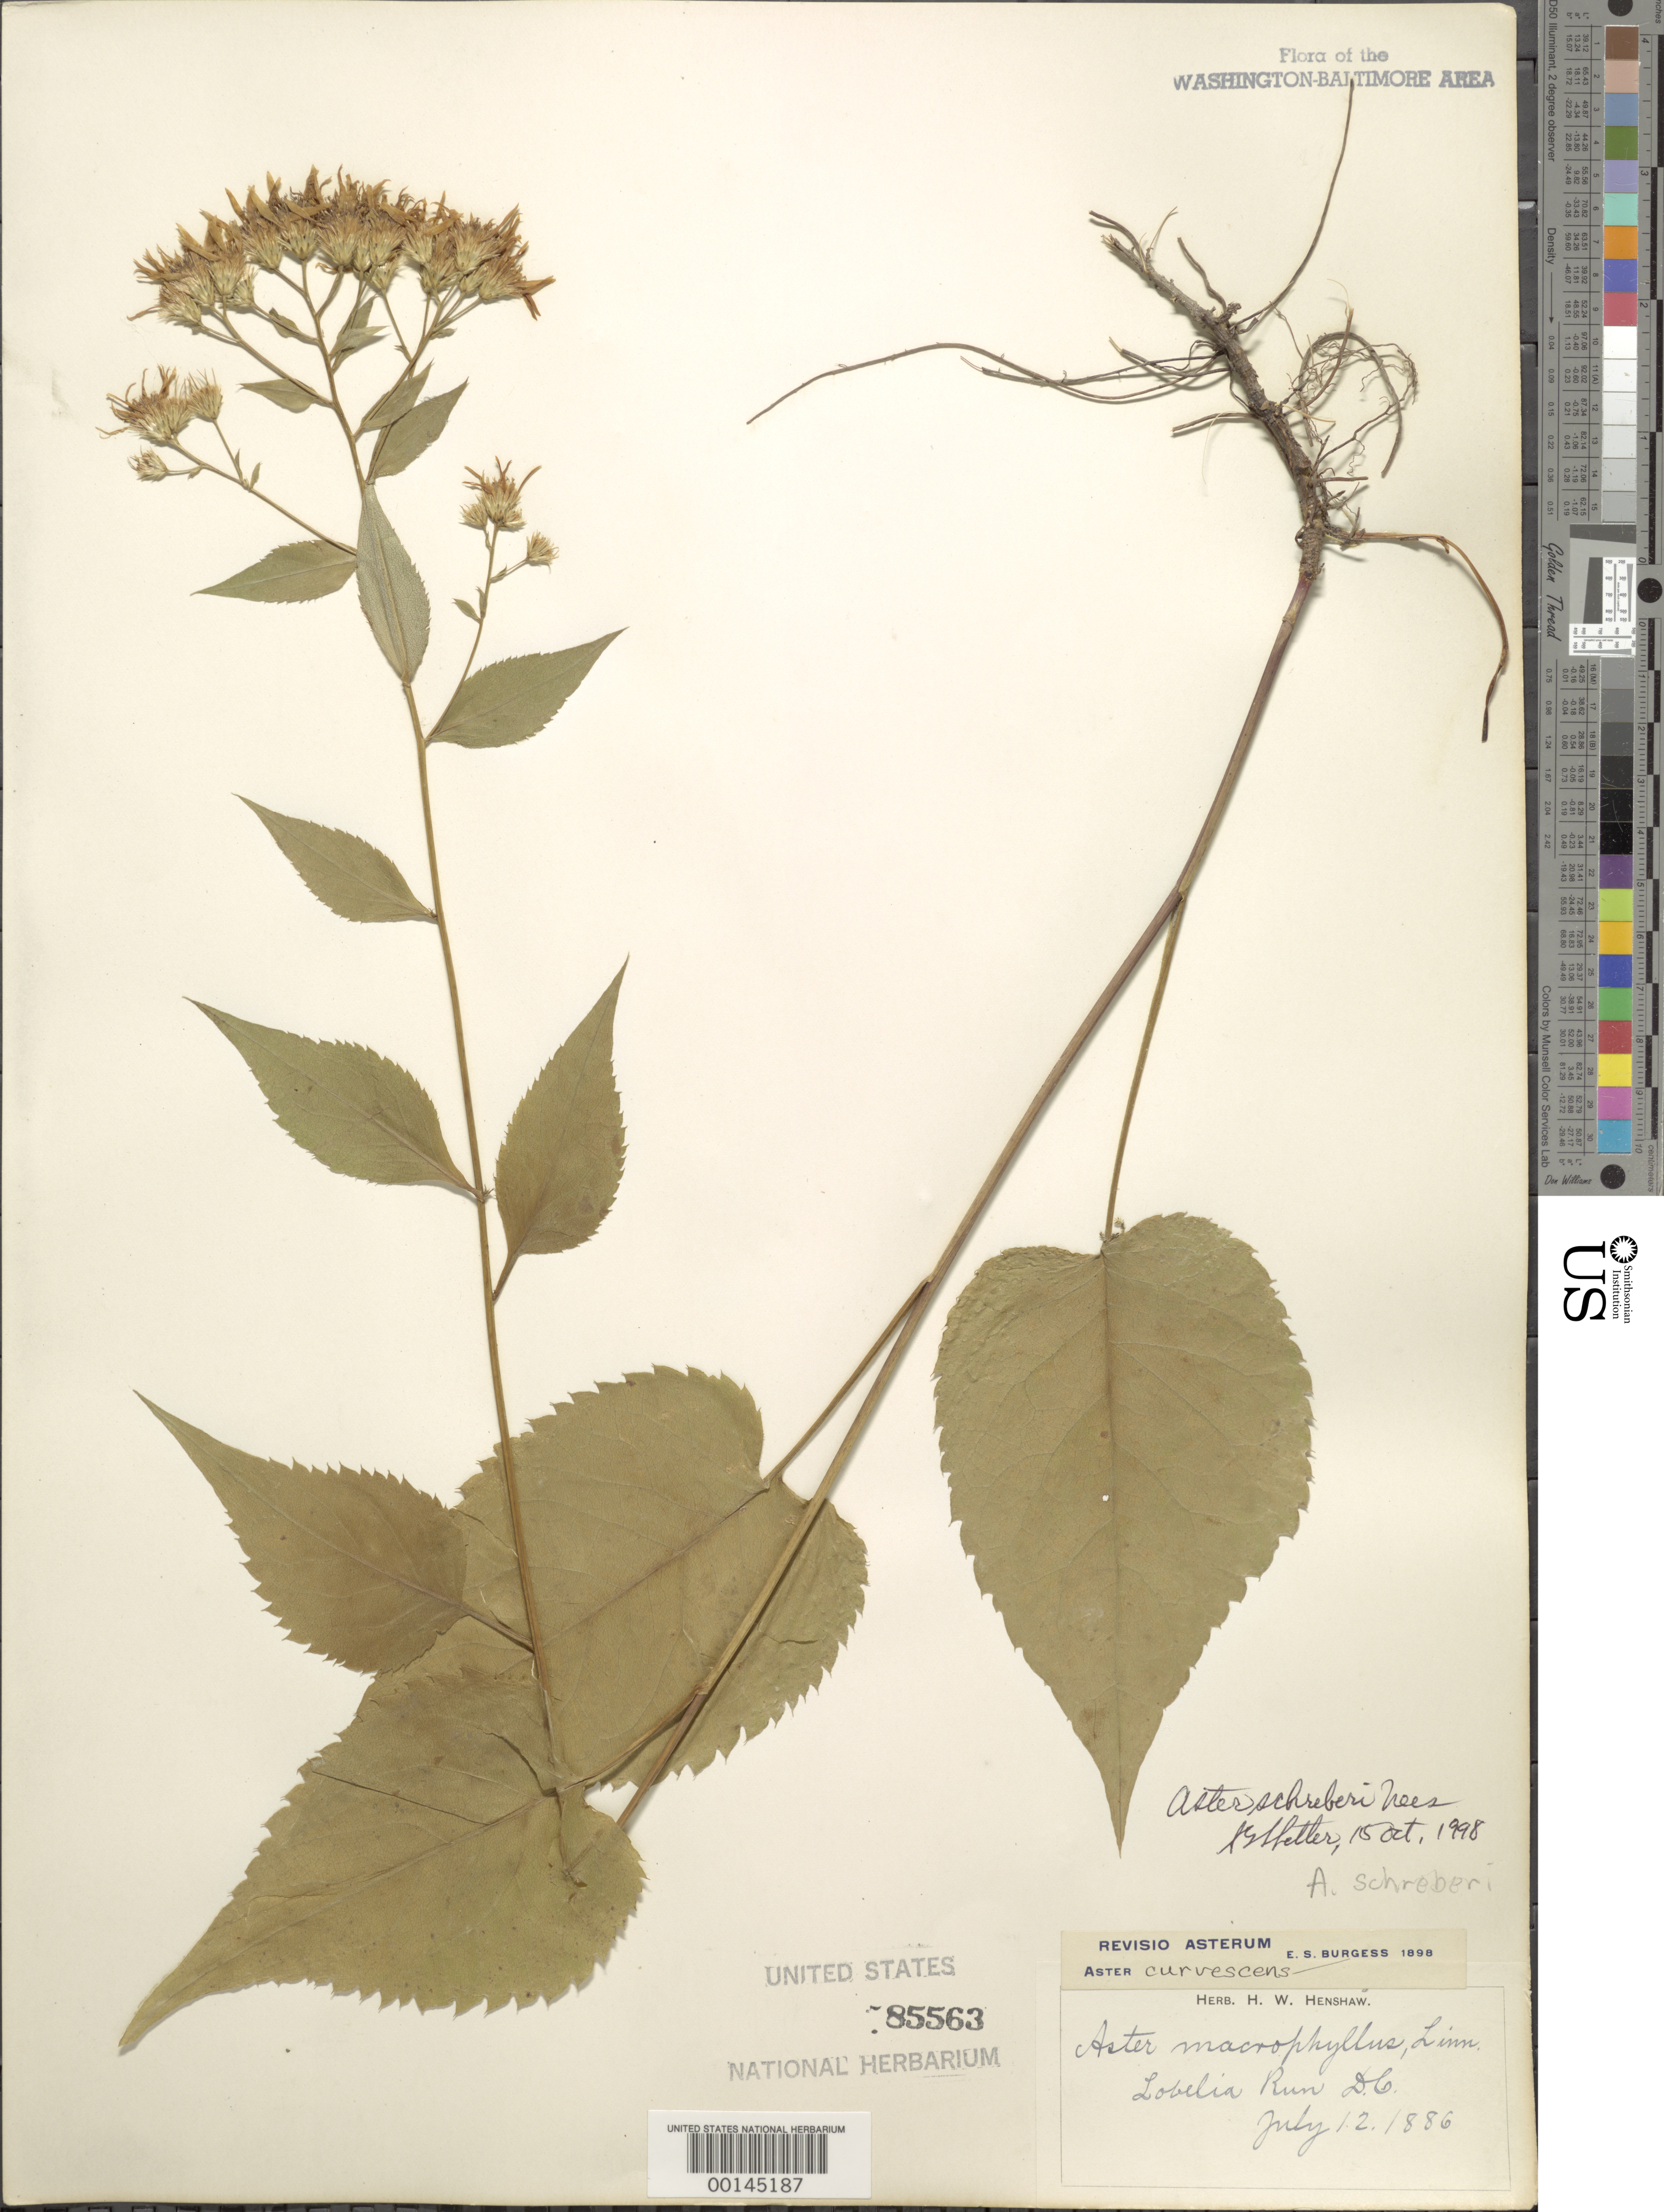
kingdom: Plantae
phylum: Tracheophyta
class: Magnoliopsida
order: Asterales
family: Asteraceae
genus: Eurybia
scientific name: Eurybia schreberi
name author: (Nees) Nees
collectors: H. Henshaw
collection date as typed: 12 Jul 1886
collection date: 1886-07-12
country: United States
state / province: District of Columbia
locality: Lobelia Run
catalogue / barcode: US 85563